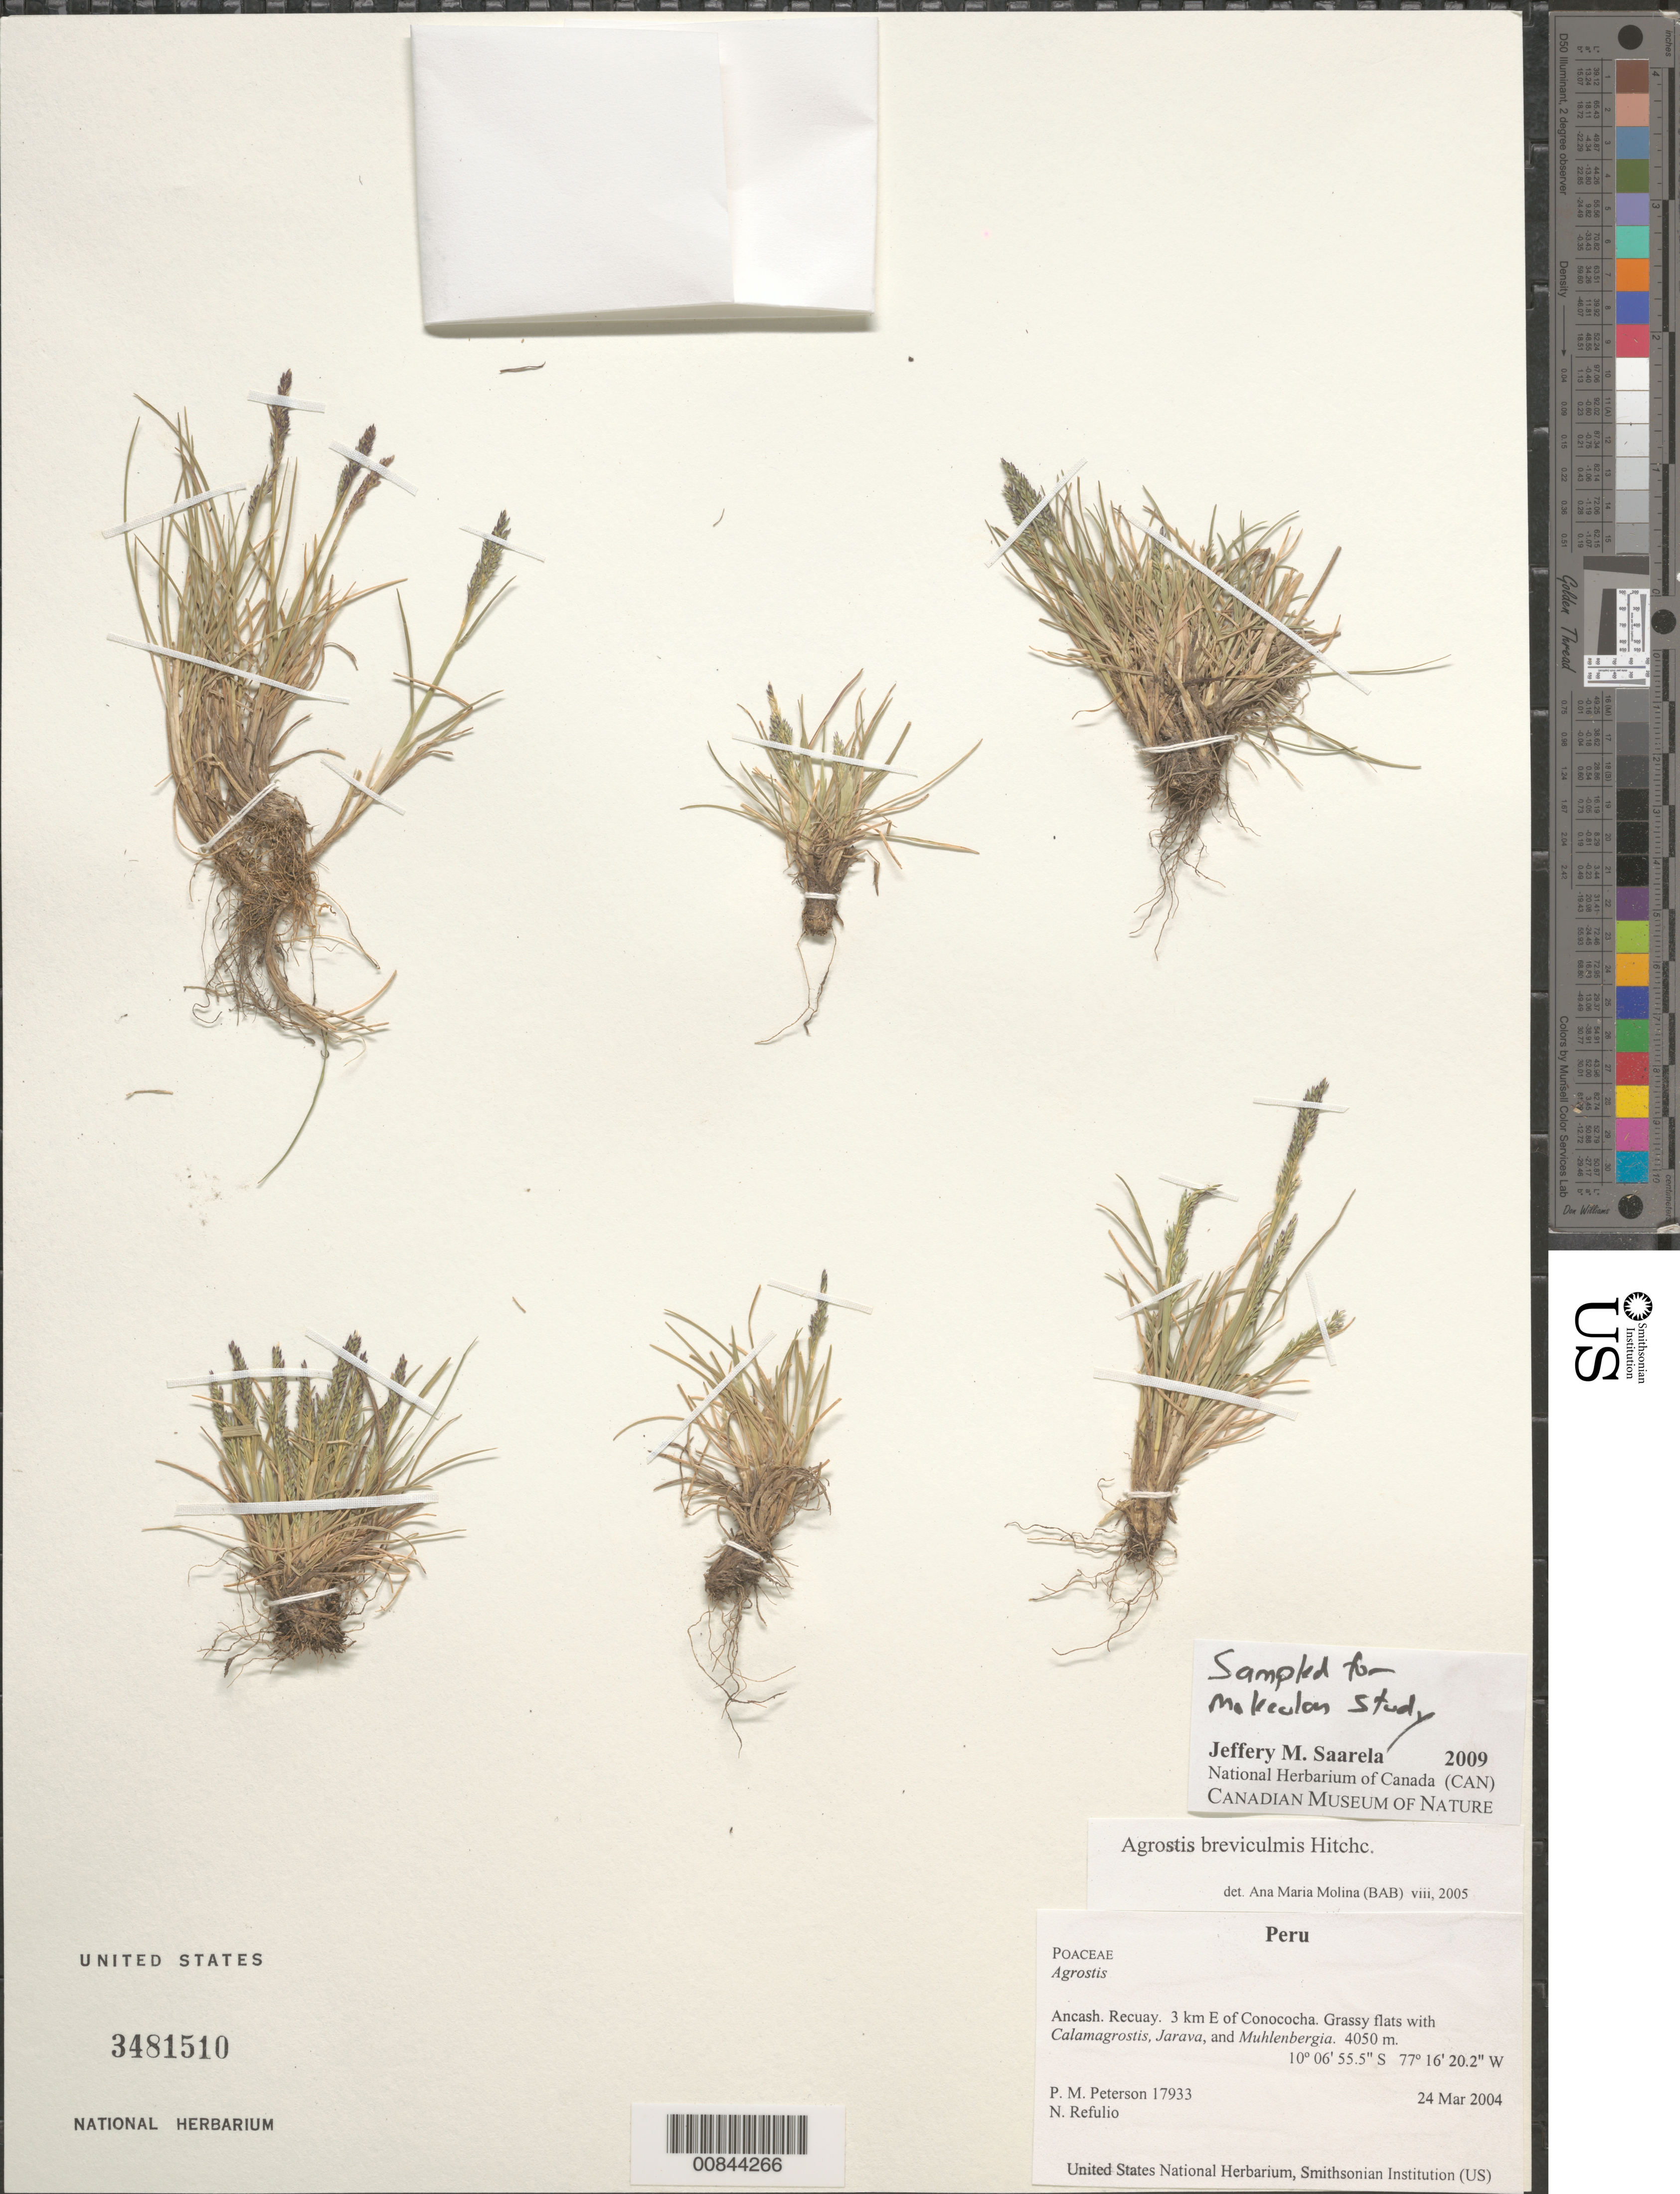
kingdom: Plantae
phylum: Tracheophyta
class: Liliopsida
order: Poales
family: Poaceae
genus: Agrostis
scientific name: Agrostis breviculmis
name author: Hitchc.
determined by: Molina, Ana M. de R.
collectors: P. M. Peterson & N. Refulio-Rodríguez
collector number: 17933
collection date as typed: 24 Mar 2004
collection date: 2004-03-24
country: Peru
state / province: Ancash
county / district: Recuay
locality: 3 km E of Conococha. Grassy flats with Calamagrostis, Jarava, and Muhlenbergia.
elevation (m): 4050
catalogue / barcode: US 3481510